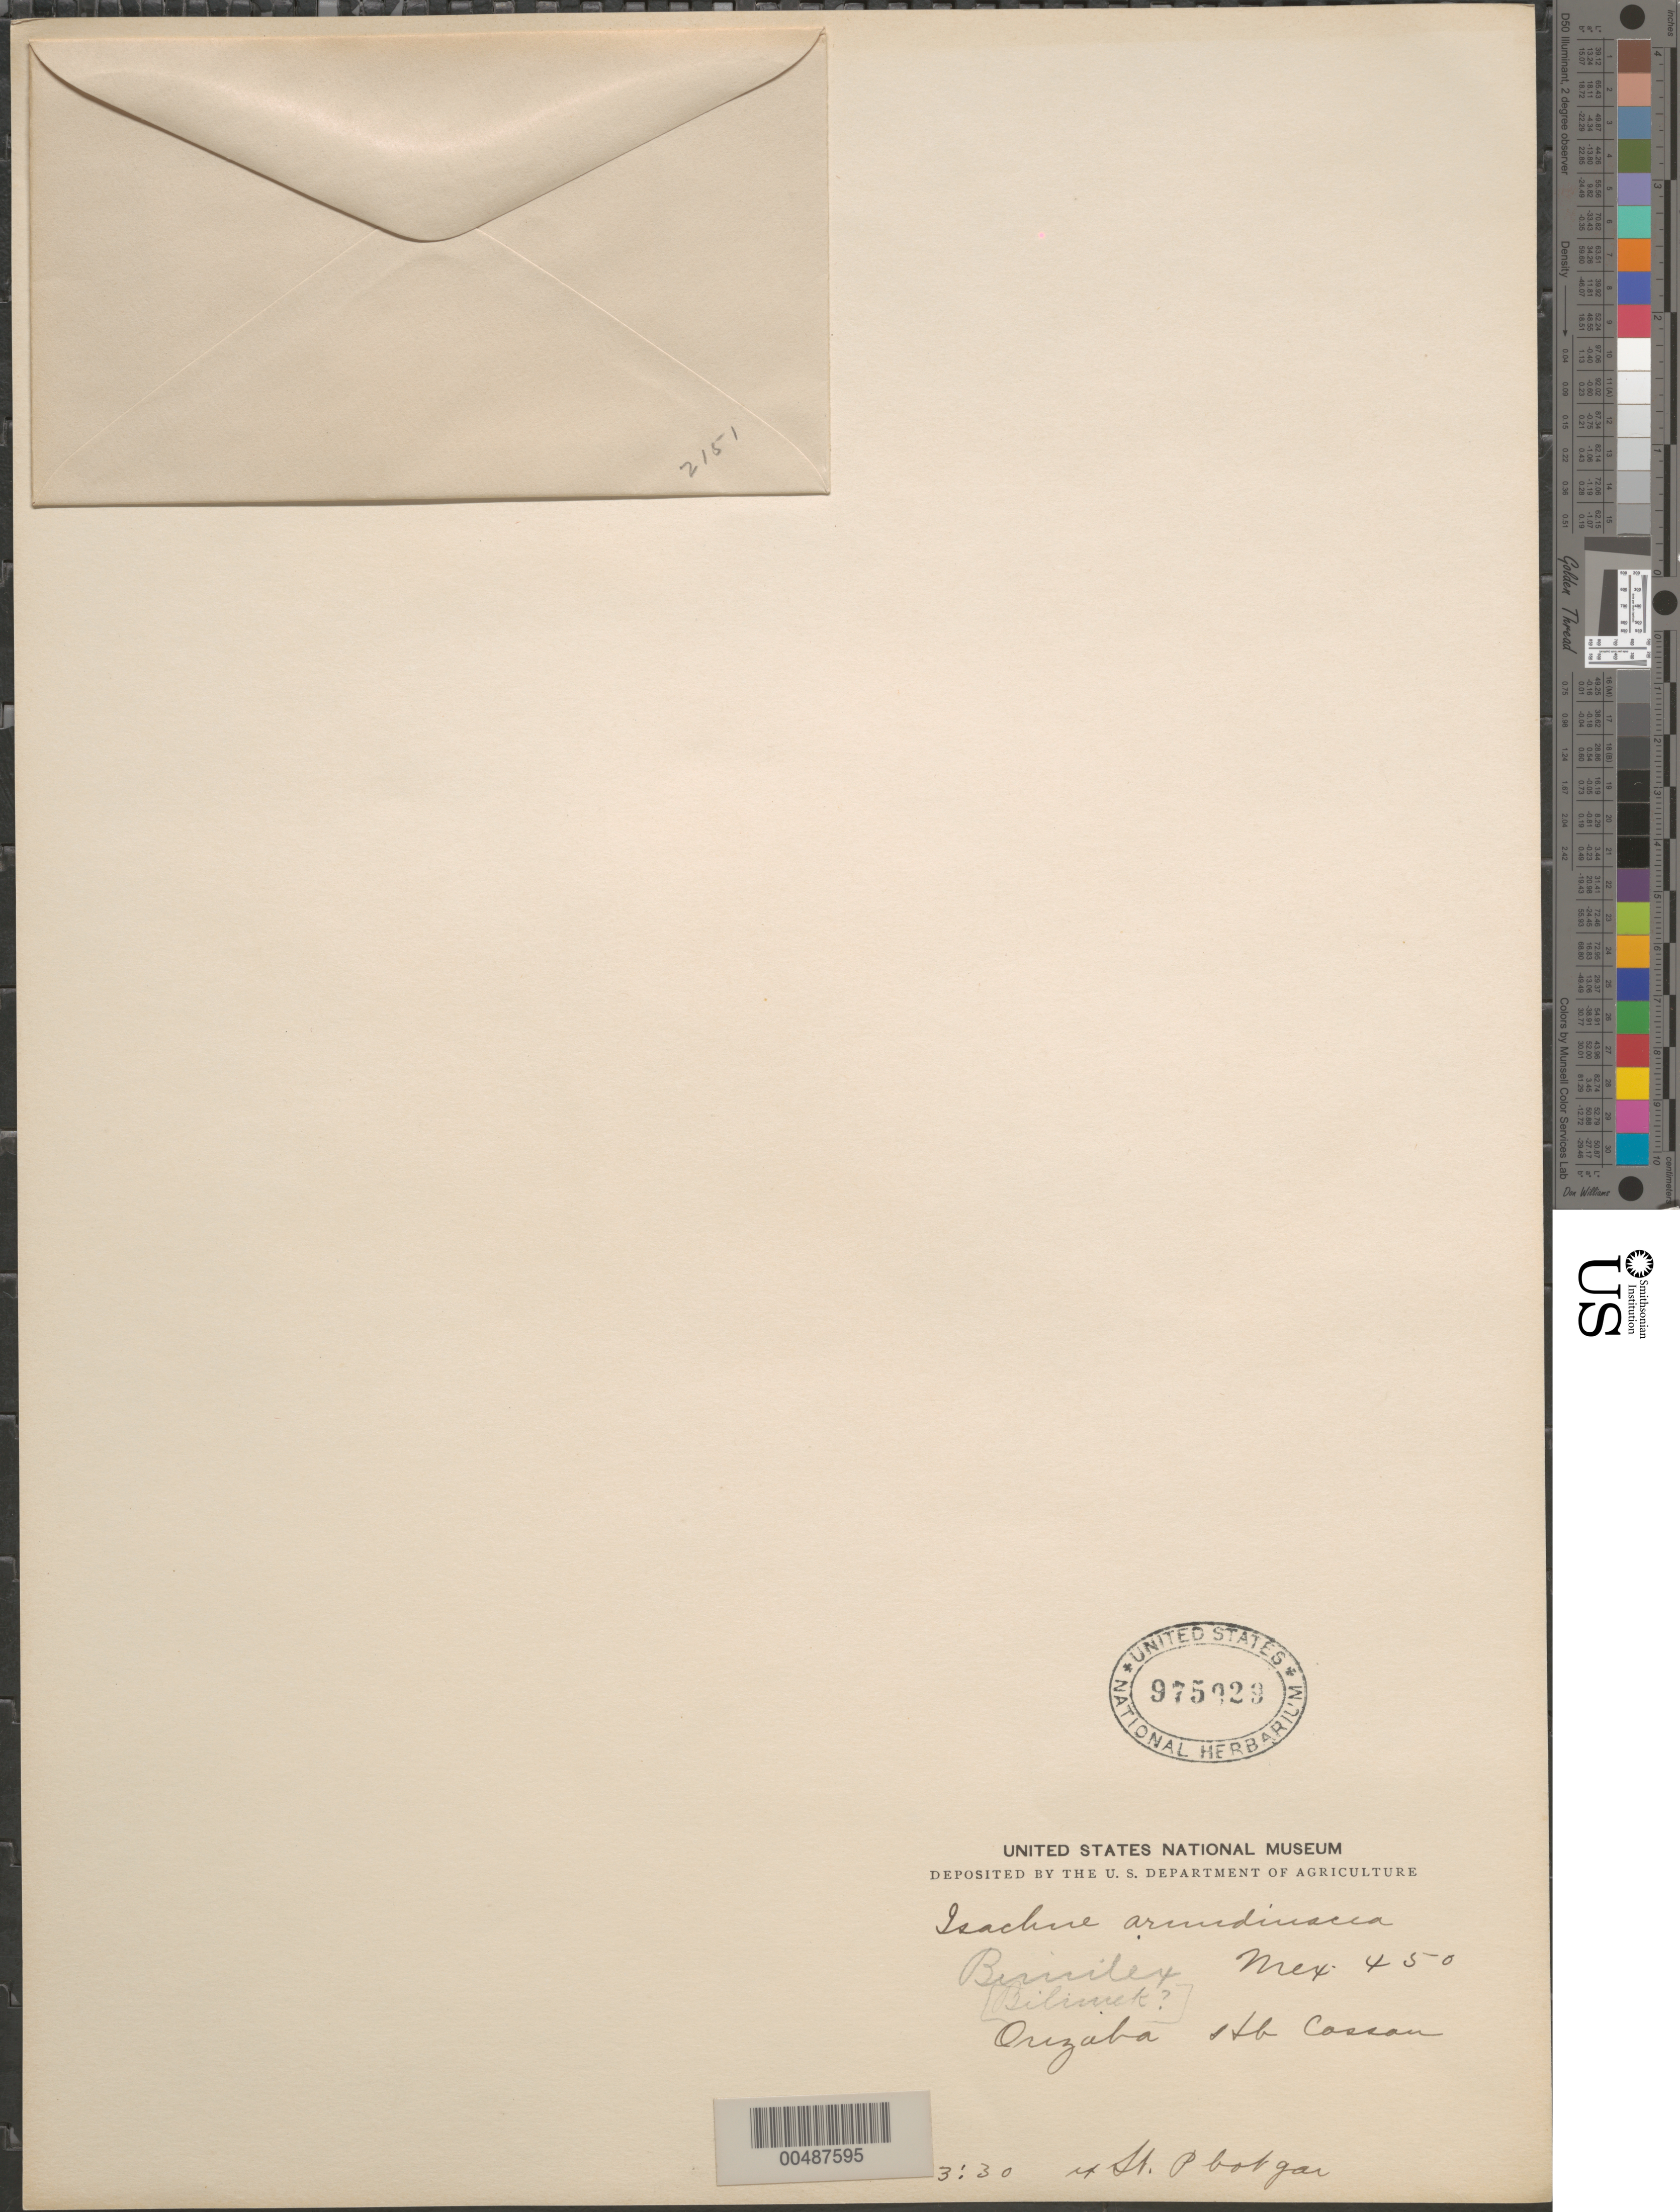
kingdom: Plantae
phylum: Tracheophyta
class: Liliopsida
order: Poales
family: Poaceae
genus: Isachne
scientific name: Isachne arundinacea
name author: (Sw.) Griseb.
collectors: -. Burrilex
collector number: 450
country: Mexico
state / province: Veracruz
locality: Orizaba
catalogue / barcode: US 975929